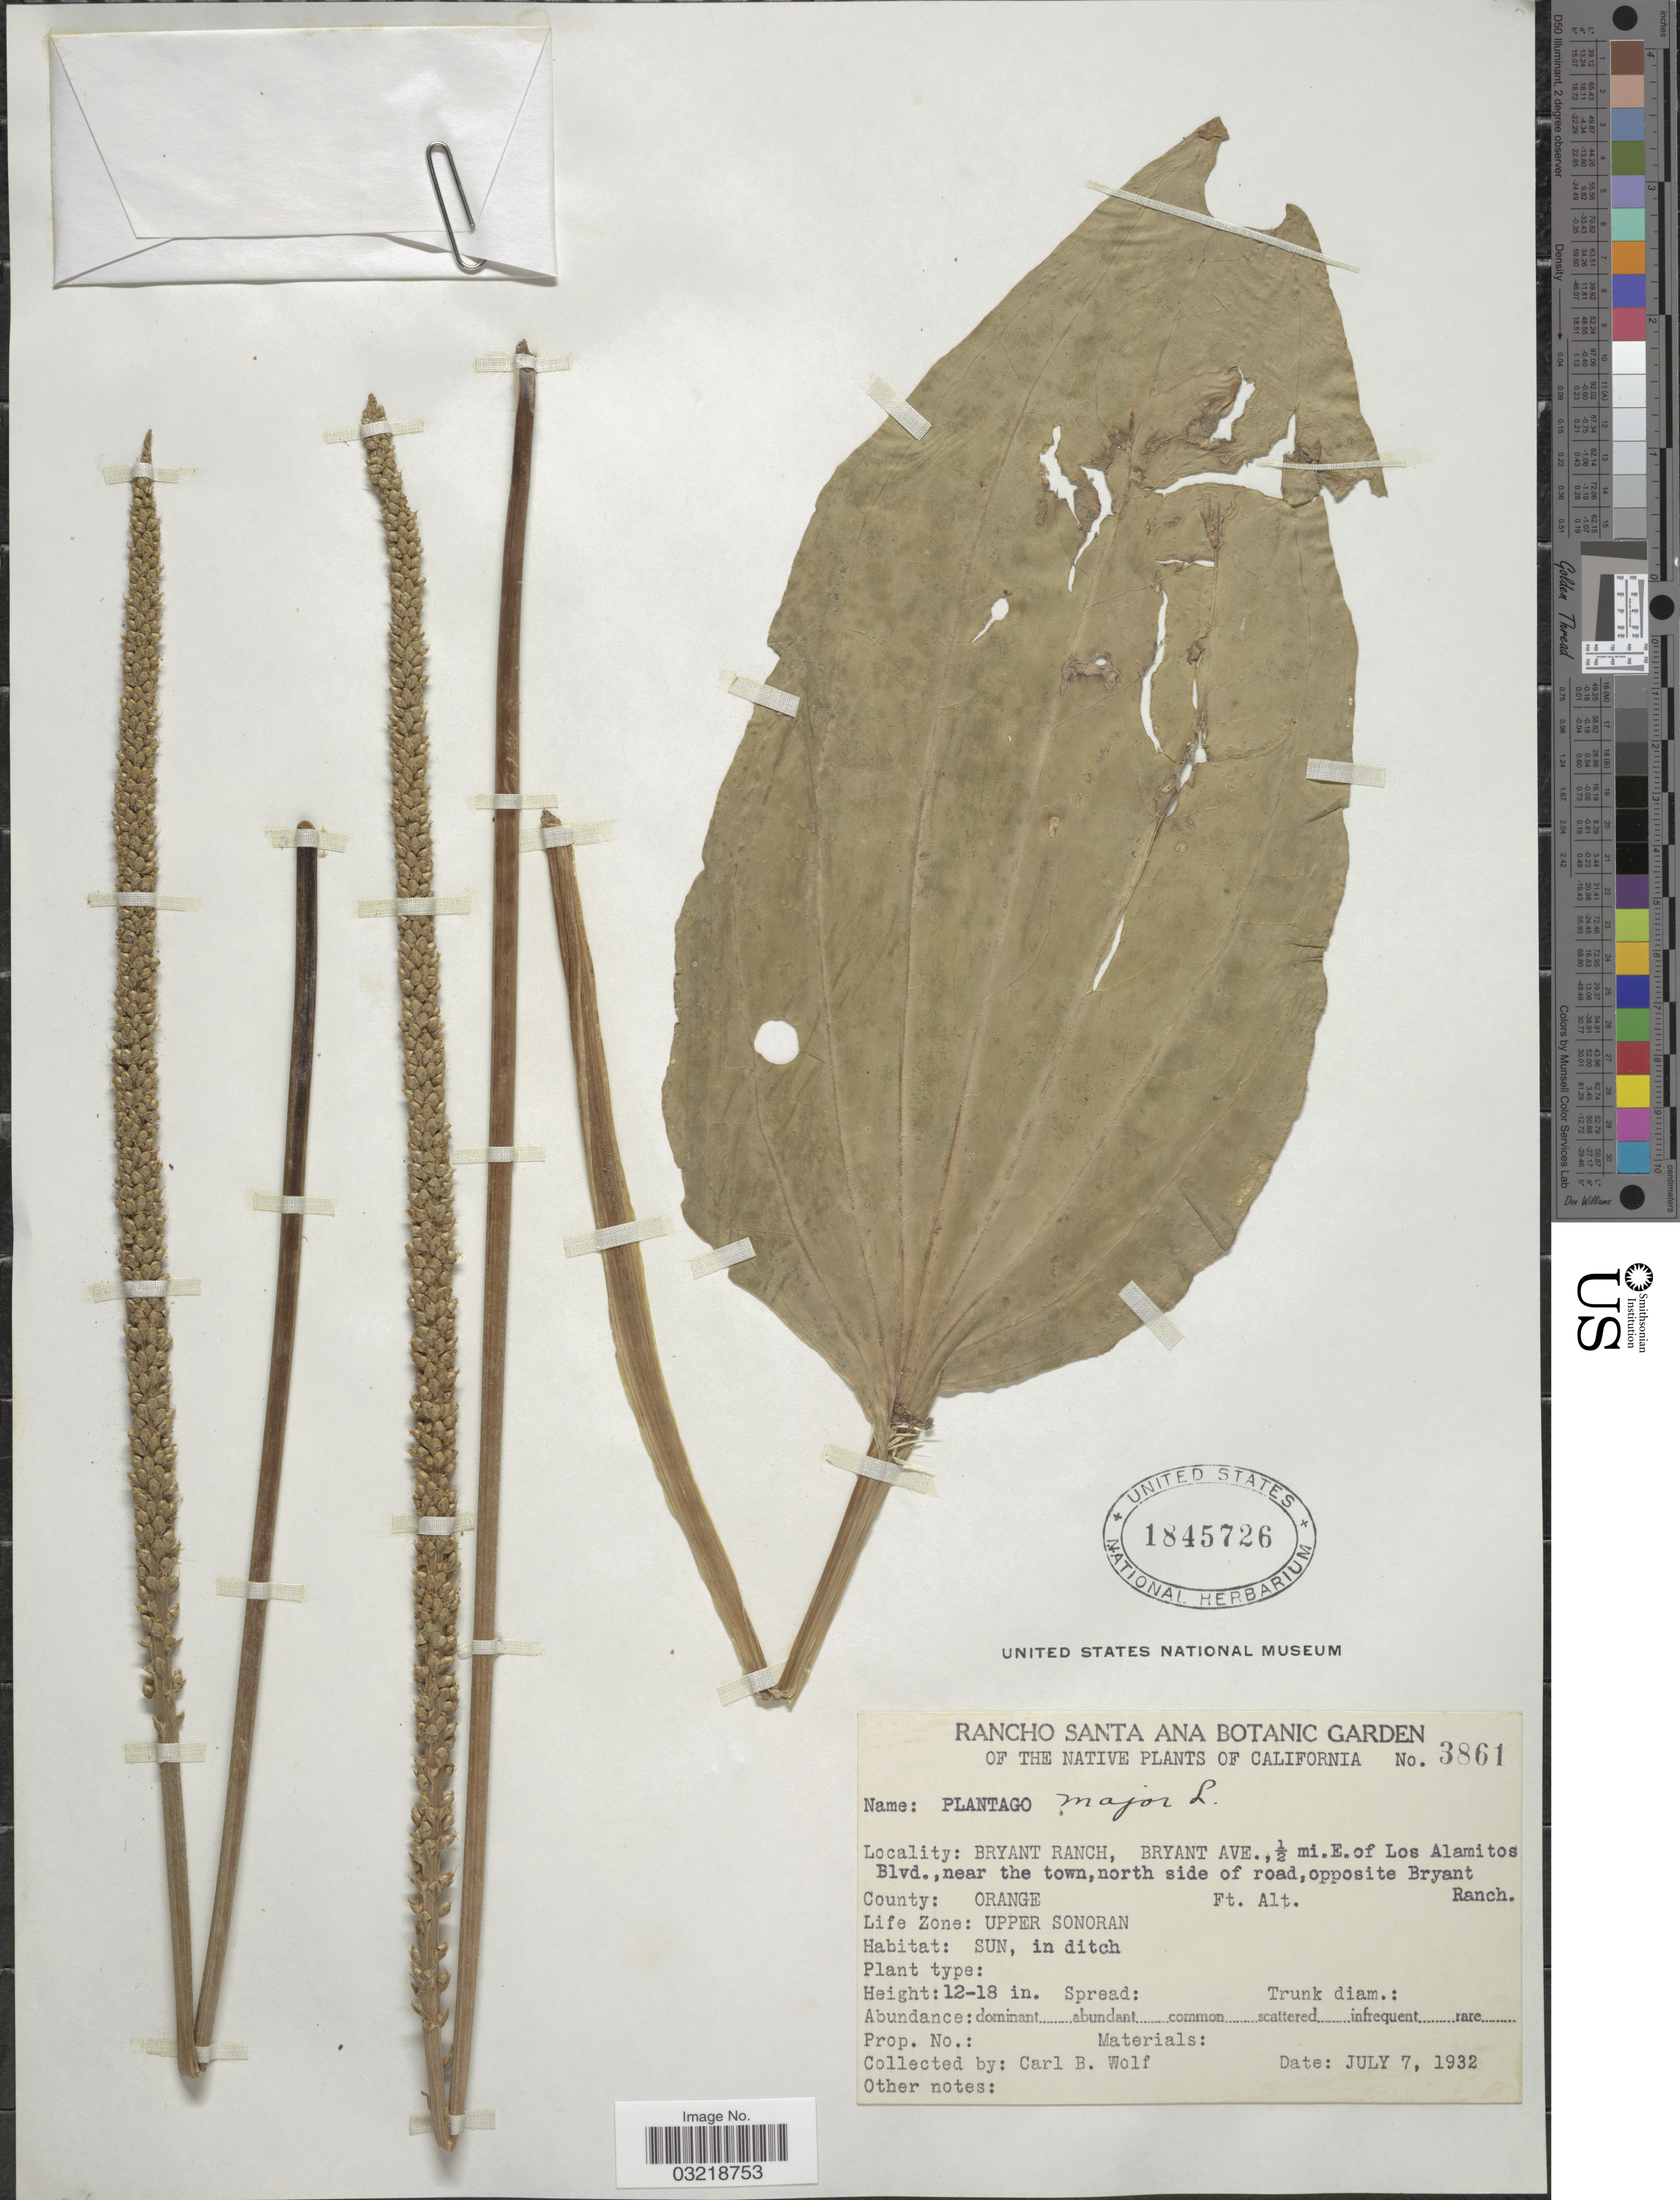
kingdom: Plantae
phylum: Tracheophyta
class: Magnoliopsida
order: Lamiales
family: Plantaginaceae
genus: Plantago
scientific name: Plantago major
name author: L.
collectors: C. B. Wolf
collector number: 3861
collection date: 1932-07-07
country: United States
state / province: California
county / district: Orange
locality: Bryant Ranch, Bryant Ave., ½ mi. E. of Los Alamitos Blvd., near the town, north side of road, opposite Bryant Ranch. County: Orange. Life Zone: Upper Sonoran.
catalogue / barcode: US 1845726